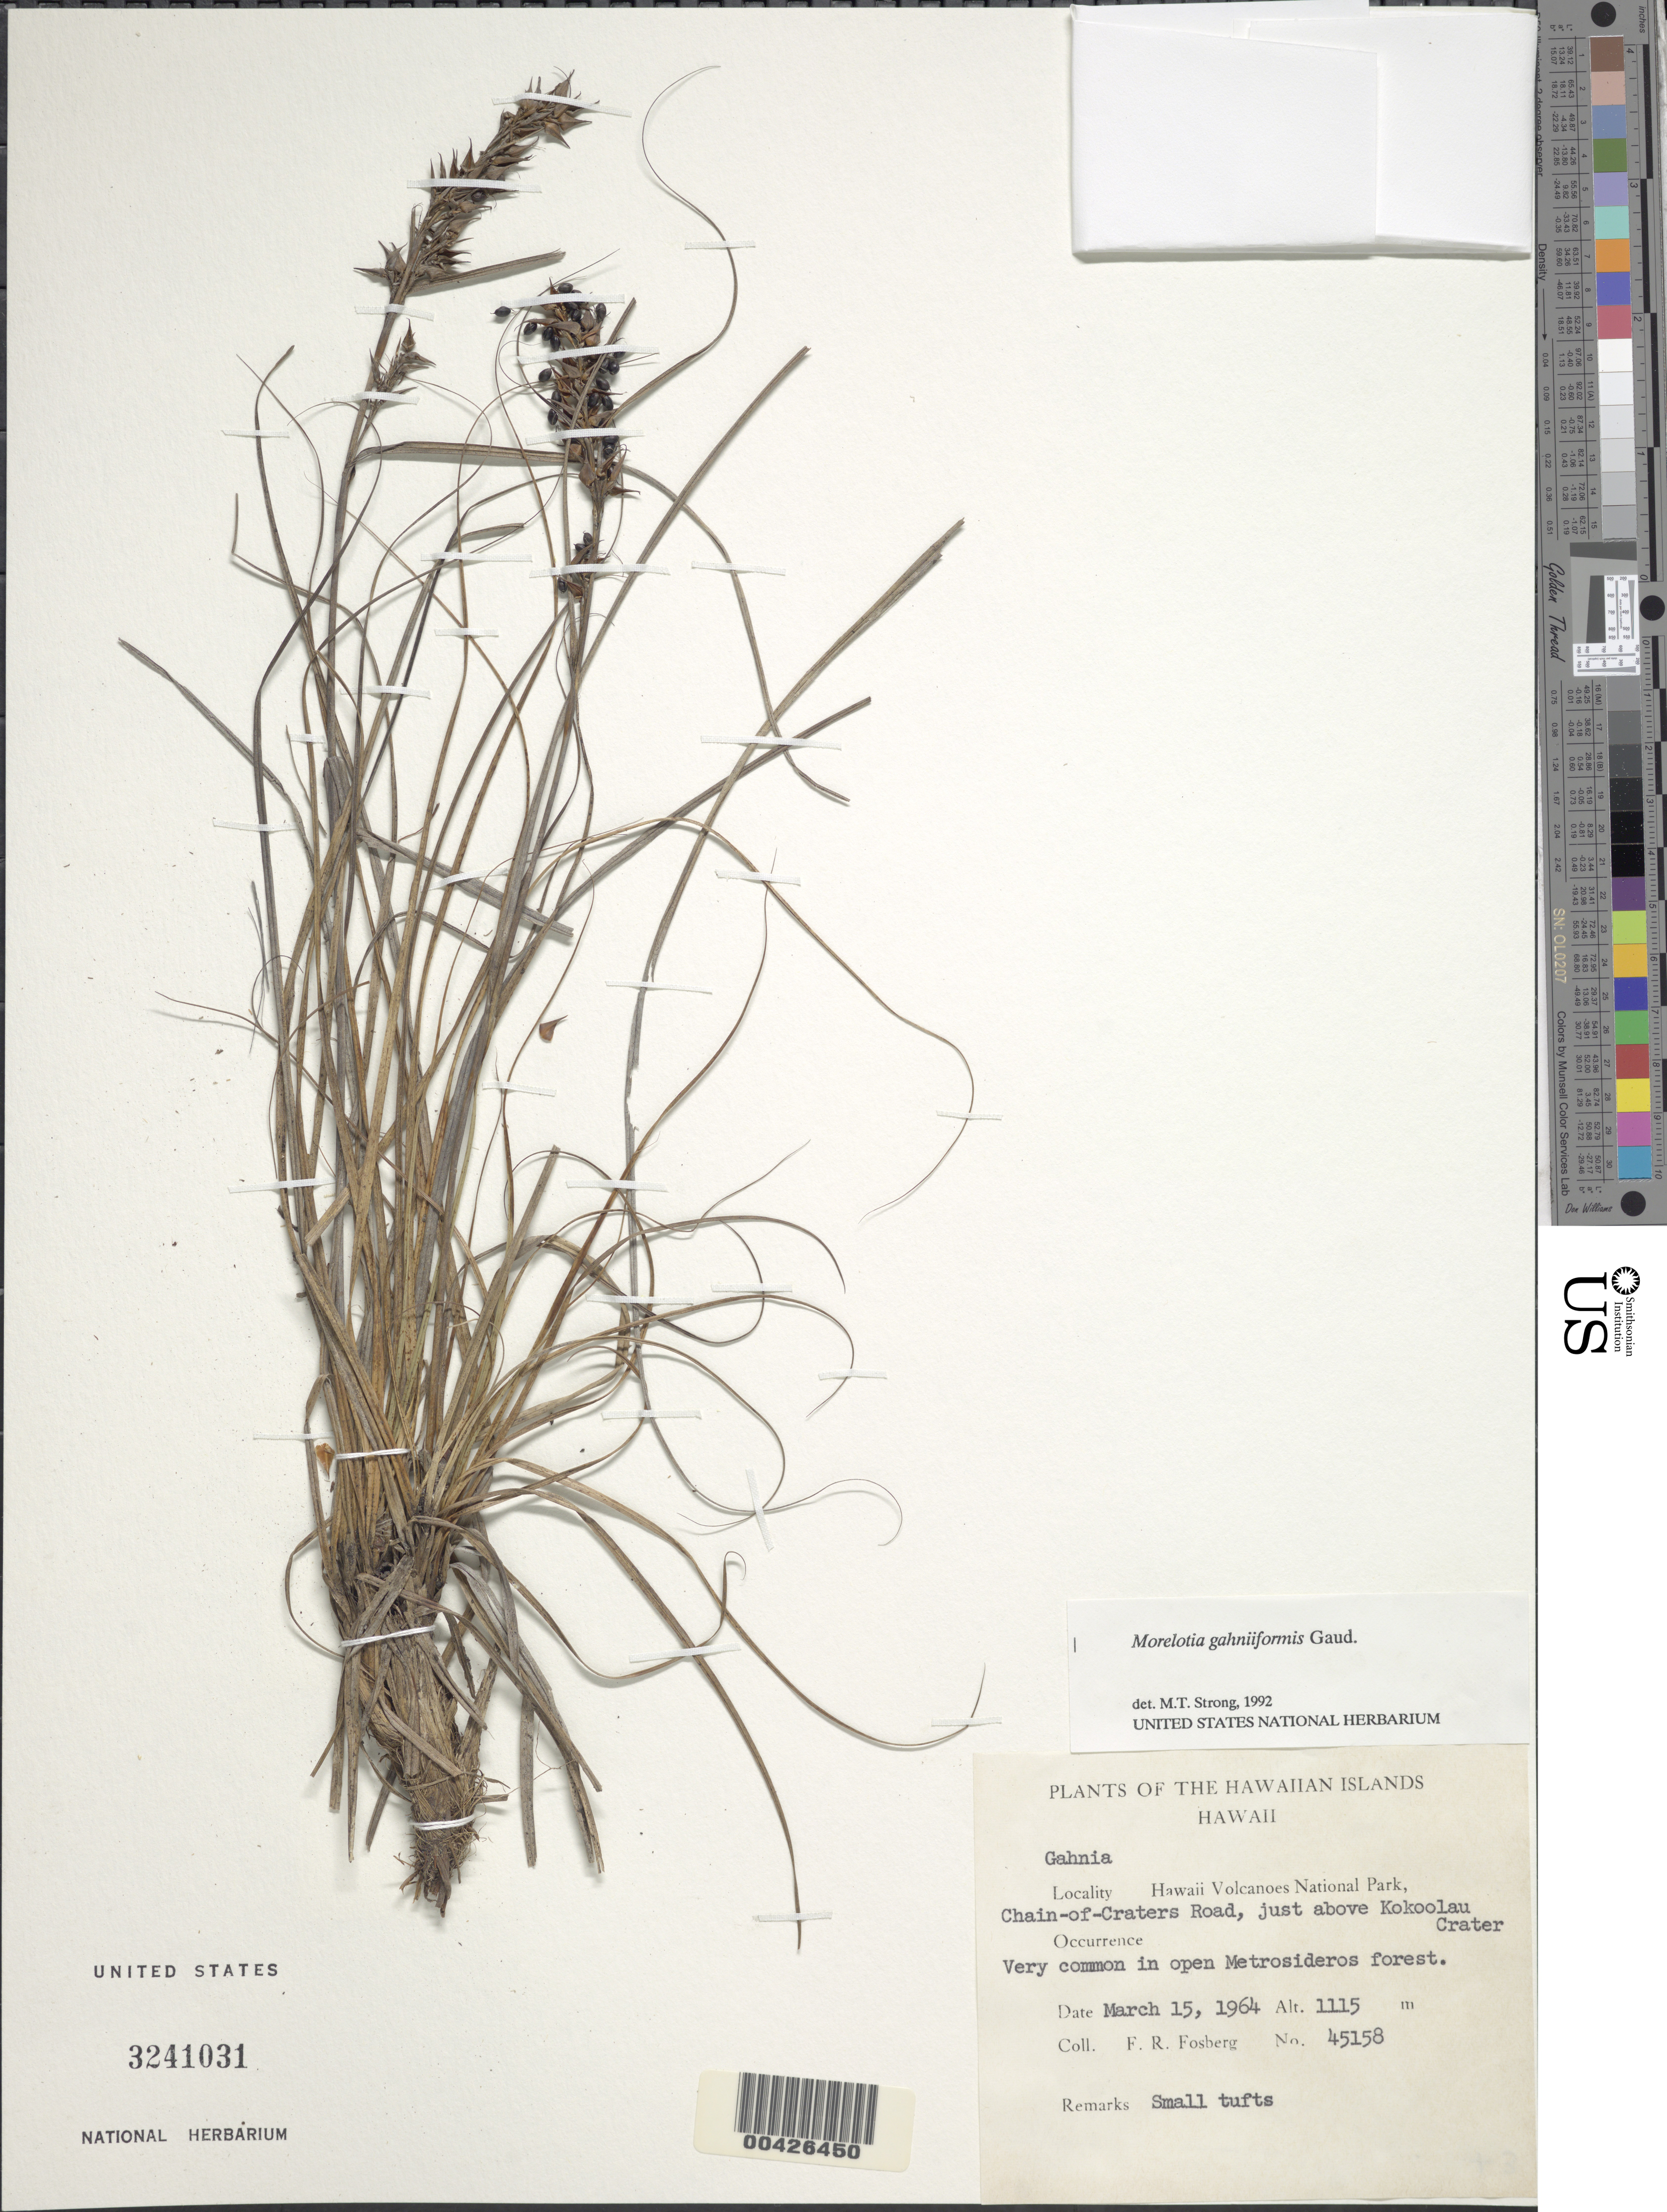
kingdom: Plantae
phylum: Tracheophyta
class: Liliopsida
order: Poales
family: Cyperaceae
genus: Morelotia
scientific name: Morelotia gahniiformis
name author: Gaudich.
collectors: F. R. Fosberg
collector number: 45158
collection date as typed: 15 Mar 1964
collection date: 1964-03-15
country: United States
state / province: Hawaii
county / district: Hawaii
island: Hawaii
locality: Hawaii Volcanoes National Park, Chain-of-Craters Road, just above Kokoolau Crater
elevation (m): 1115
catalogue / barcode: US 3241031